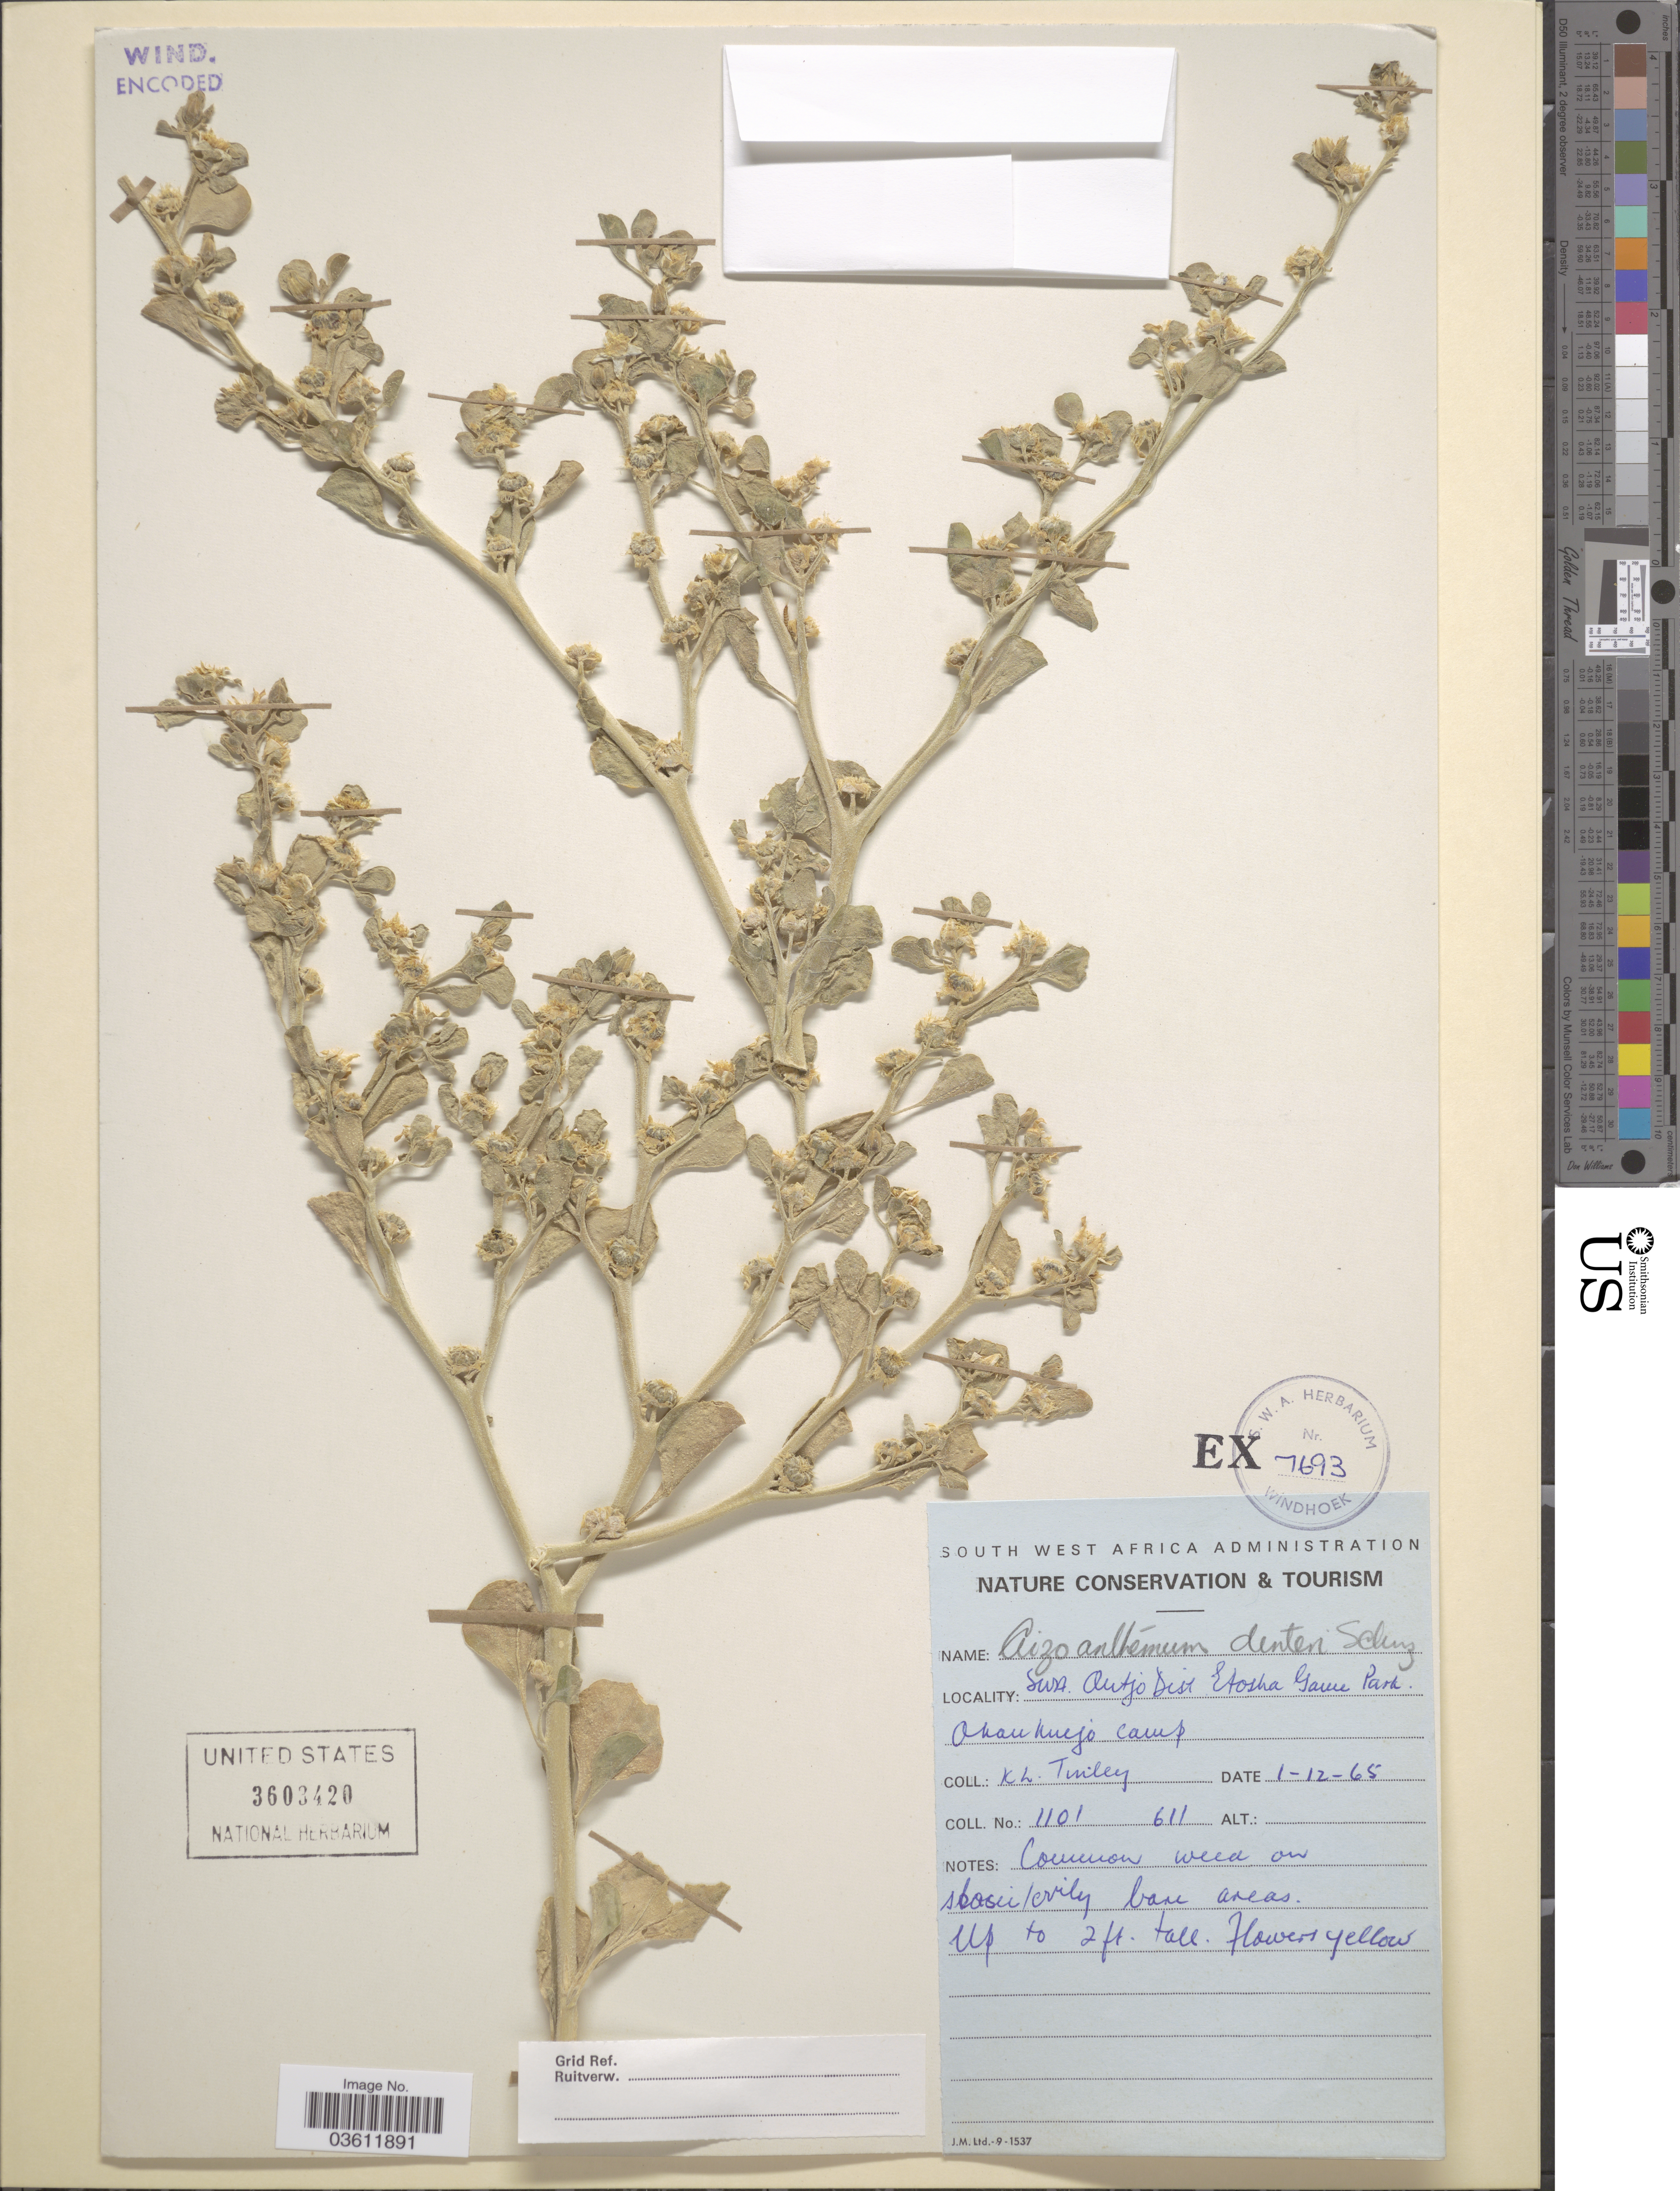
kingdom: Plantae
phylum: Tracheophyta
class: Magnoliopsida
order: Caryophyllales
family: Aizoaceae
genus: Aizoanthemum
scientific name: Aizoanthemum dinteri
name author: Friedr.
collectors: K. Tinley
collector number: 1101/611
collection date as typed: Transcribed d/m/y: 1/12/65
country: Namibia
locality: SWA. Outjo Dist Etosha Game Park. Okaukuejo Camp.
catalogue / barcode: US 3603420